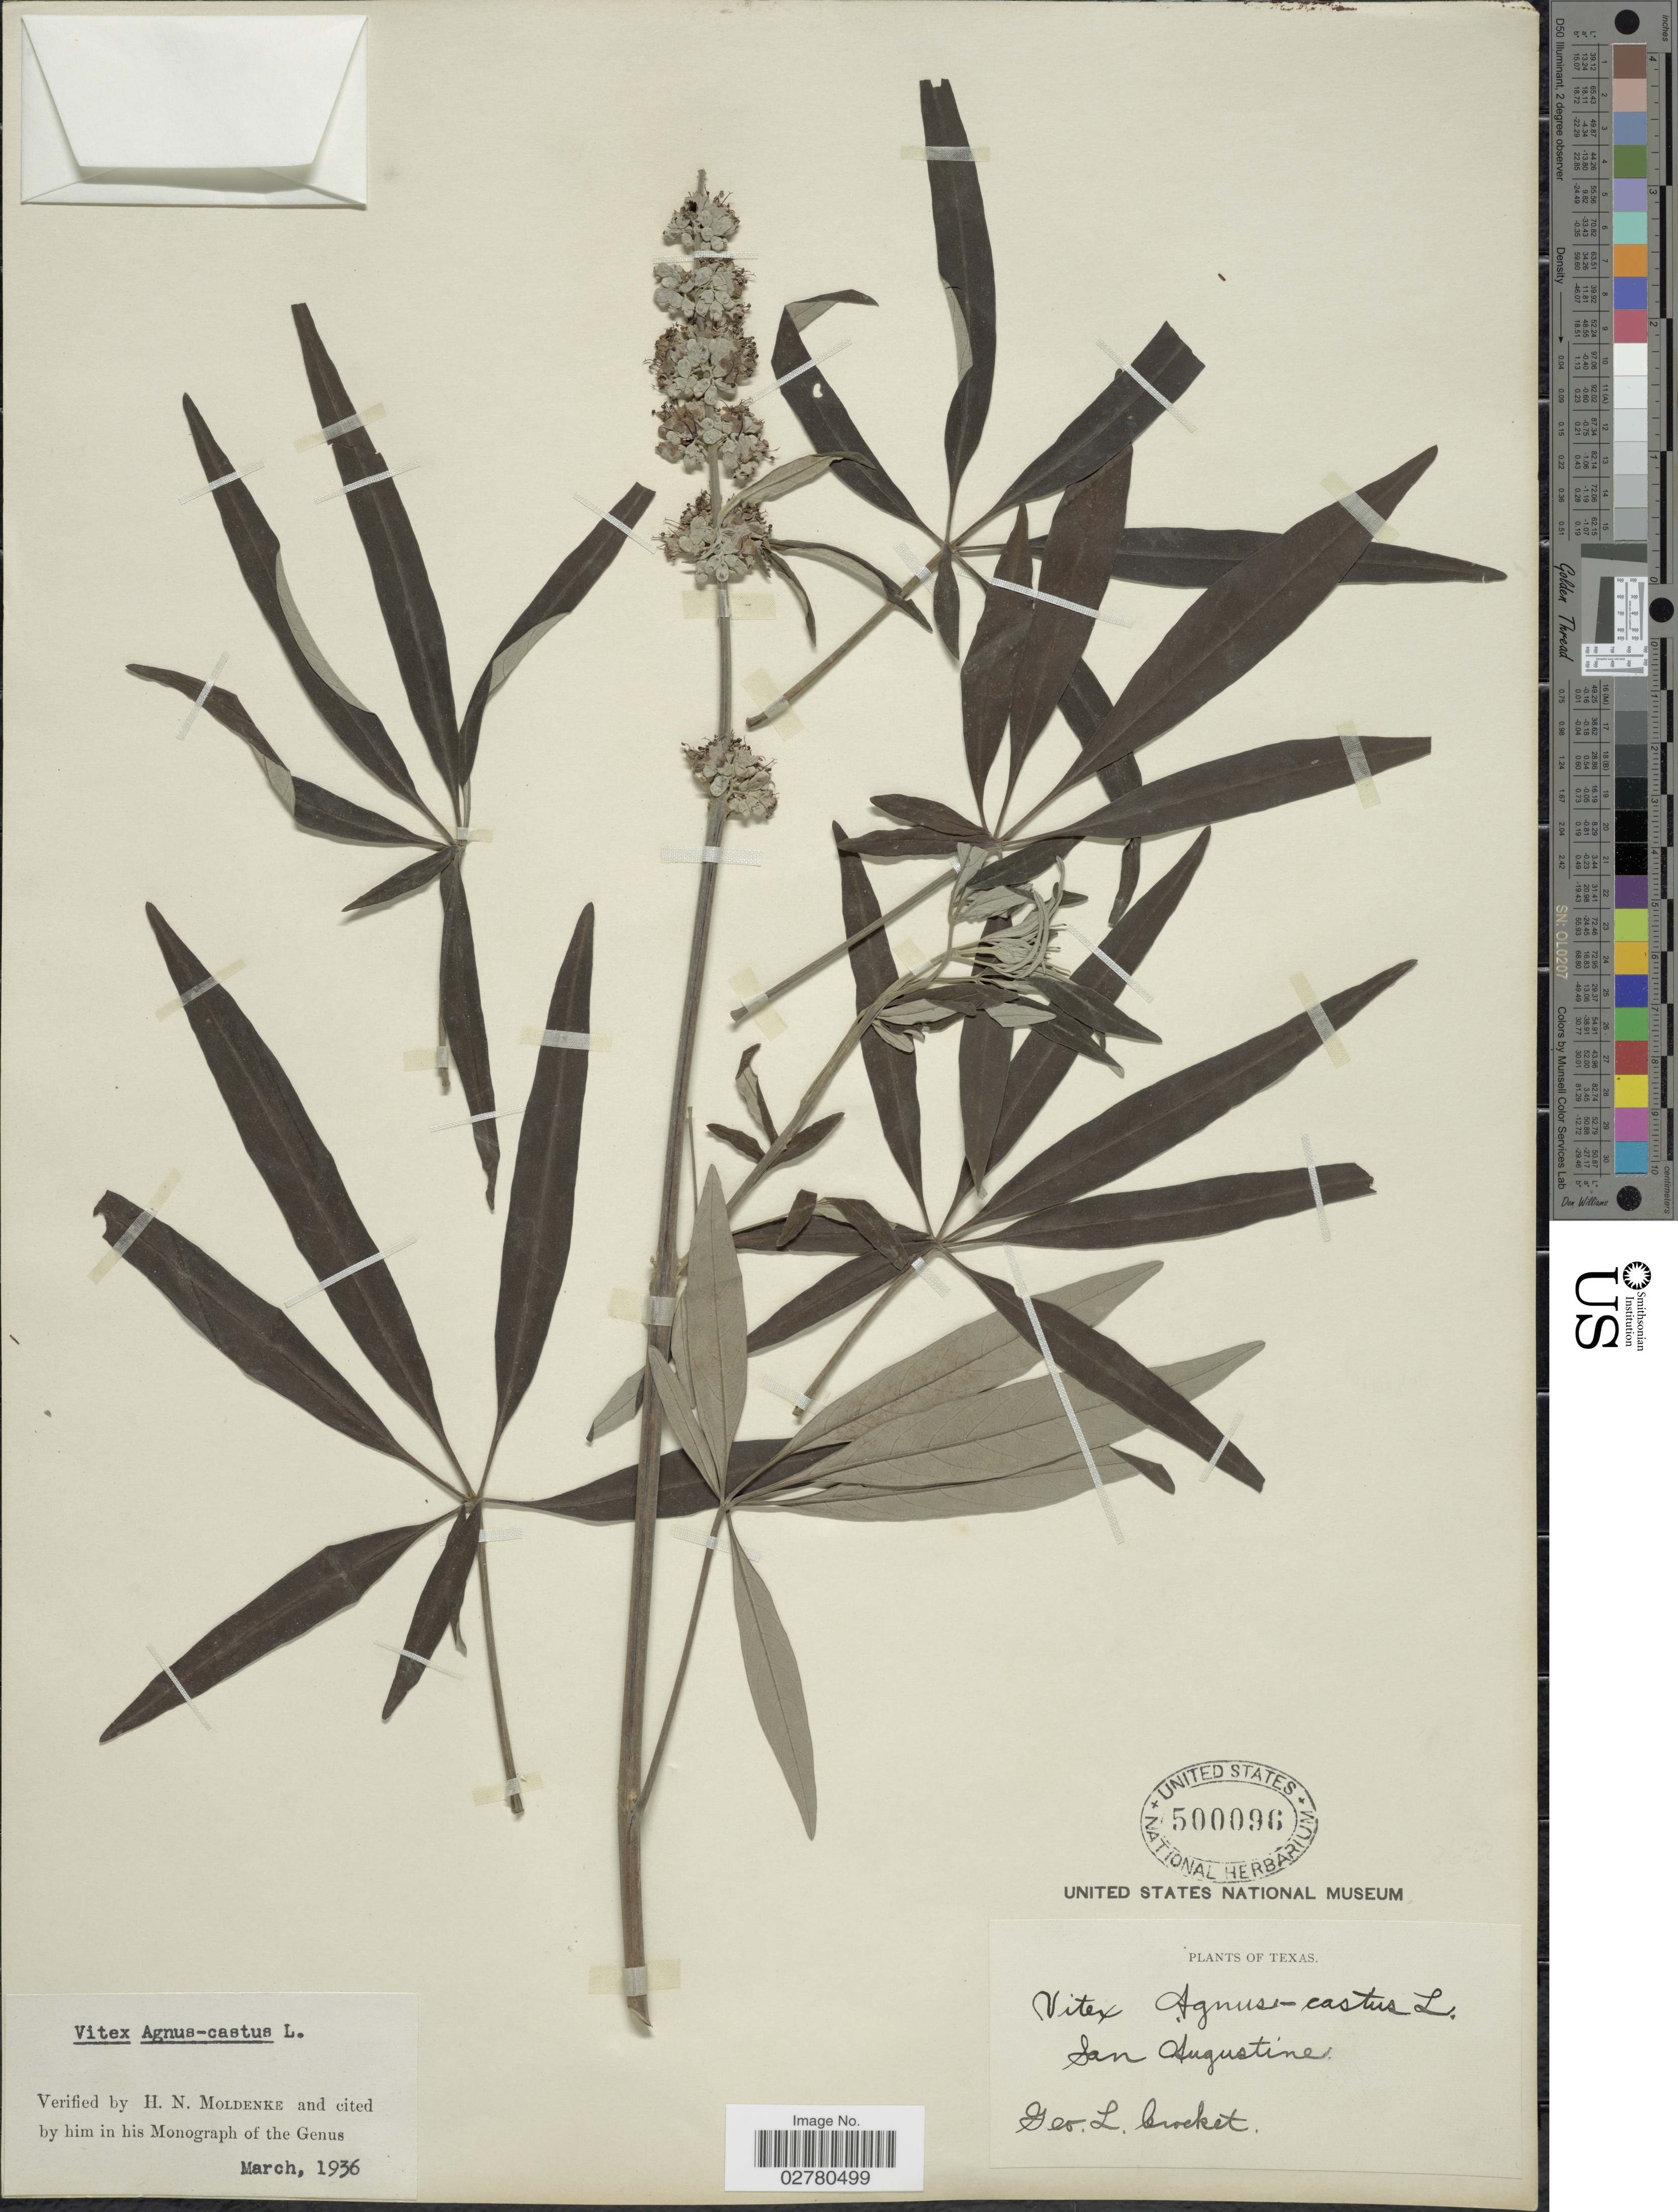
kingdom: Plantae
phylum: Tracheophyta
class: Magnoliopsida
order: Lamiales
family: Lamiaceae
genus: Vitex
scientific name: Vitex agnus-castus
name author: L.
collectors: G. Brocket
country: United States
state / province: Texas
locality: San Augustine.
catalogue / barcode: US 500096